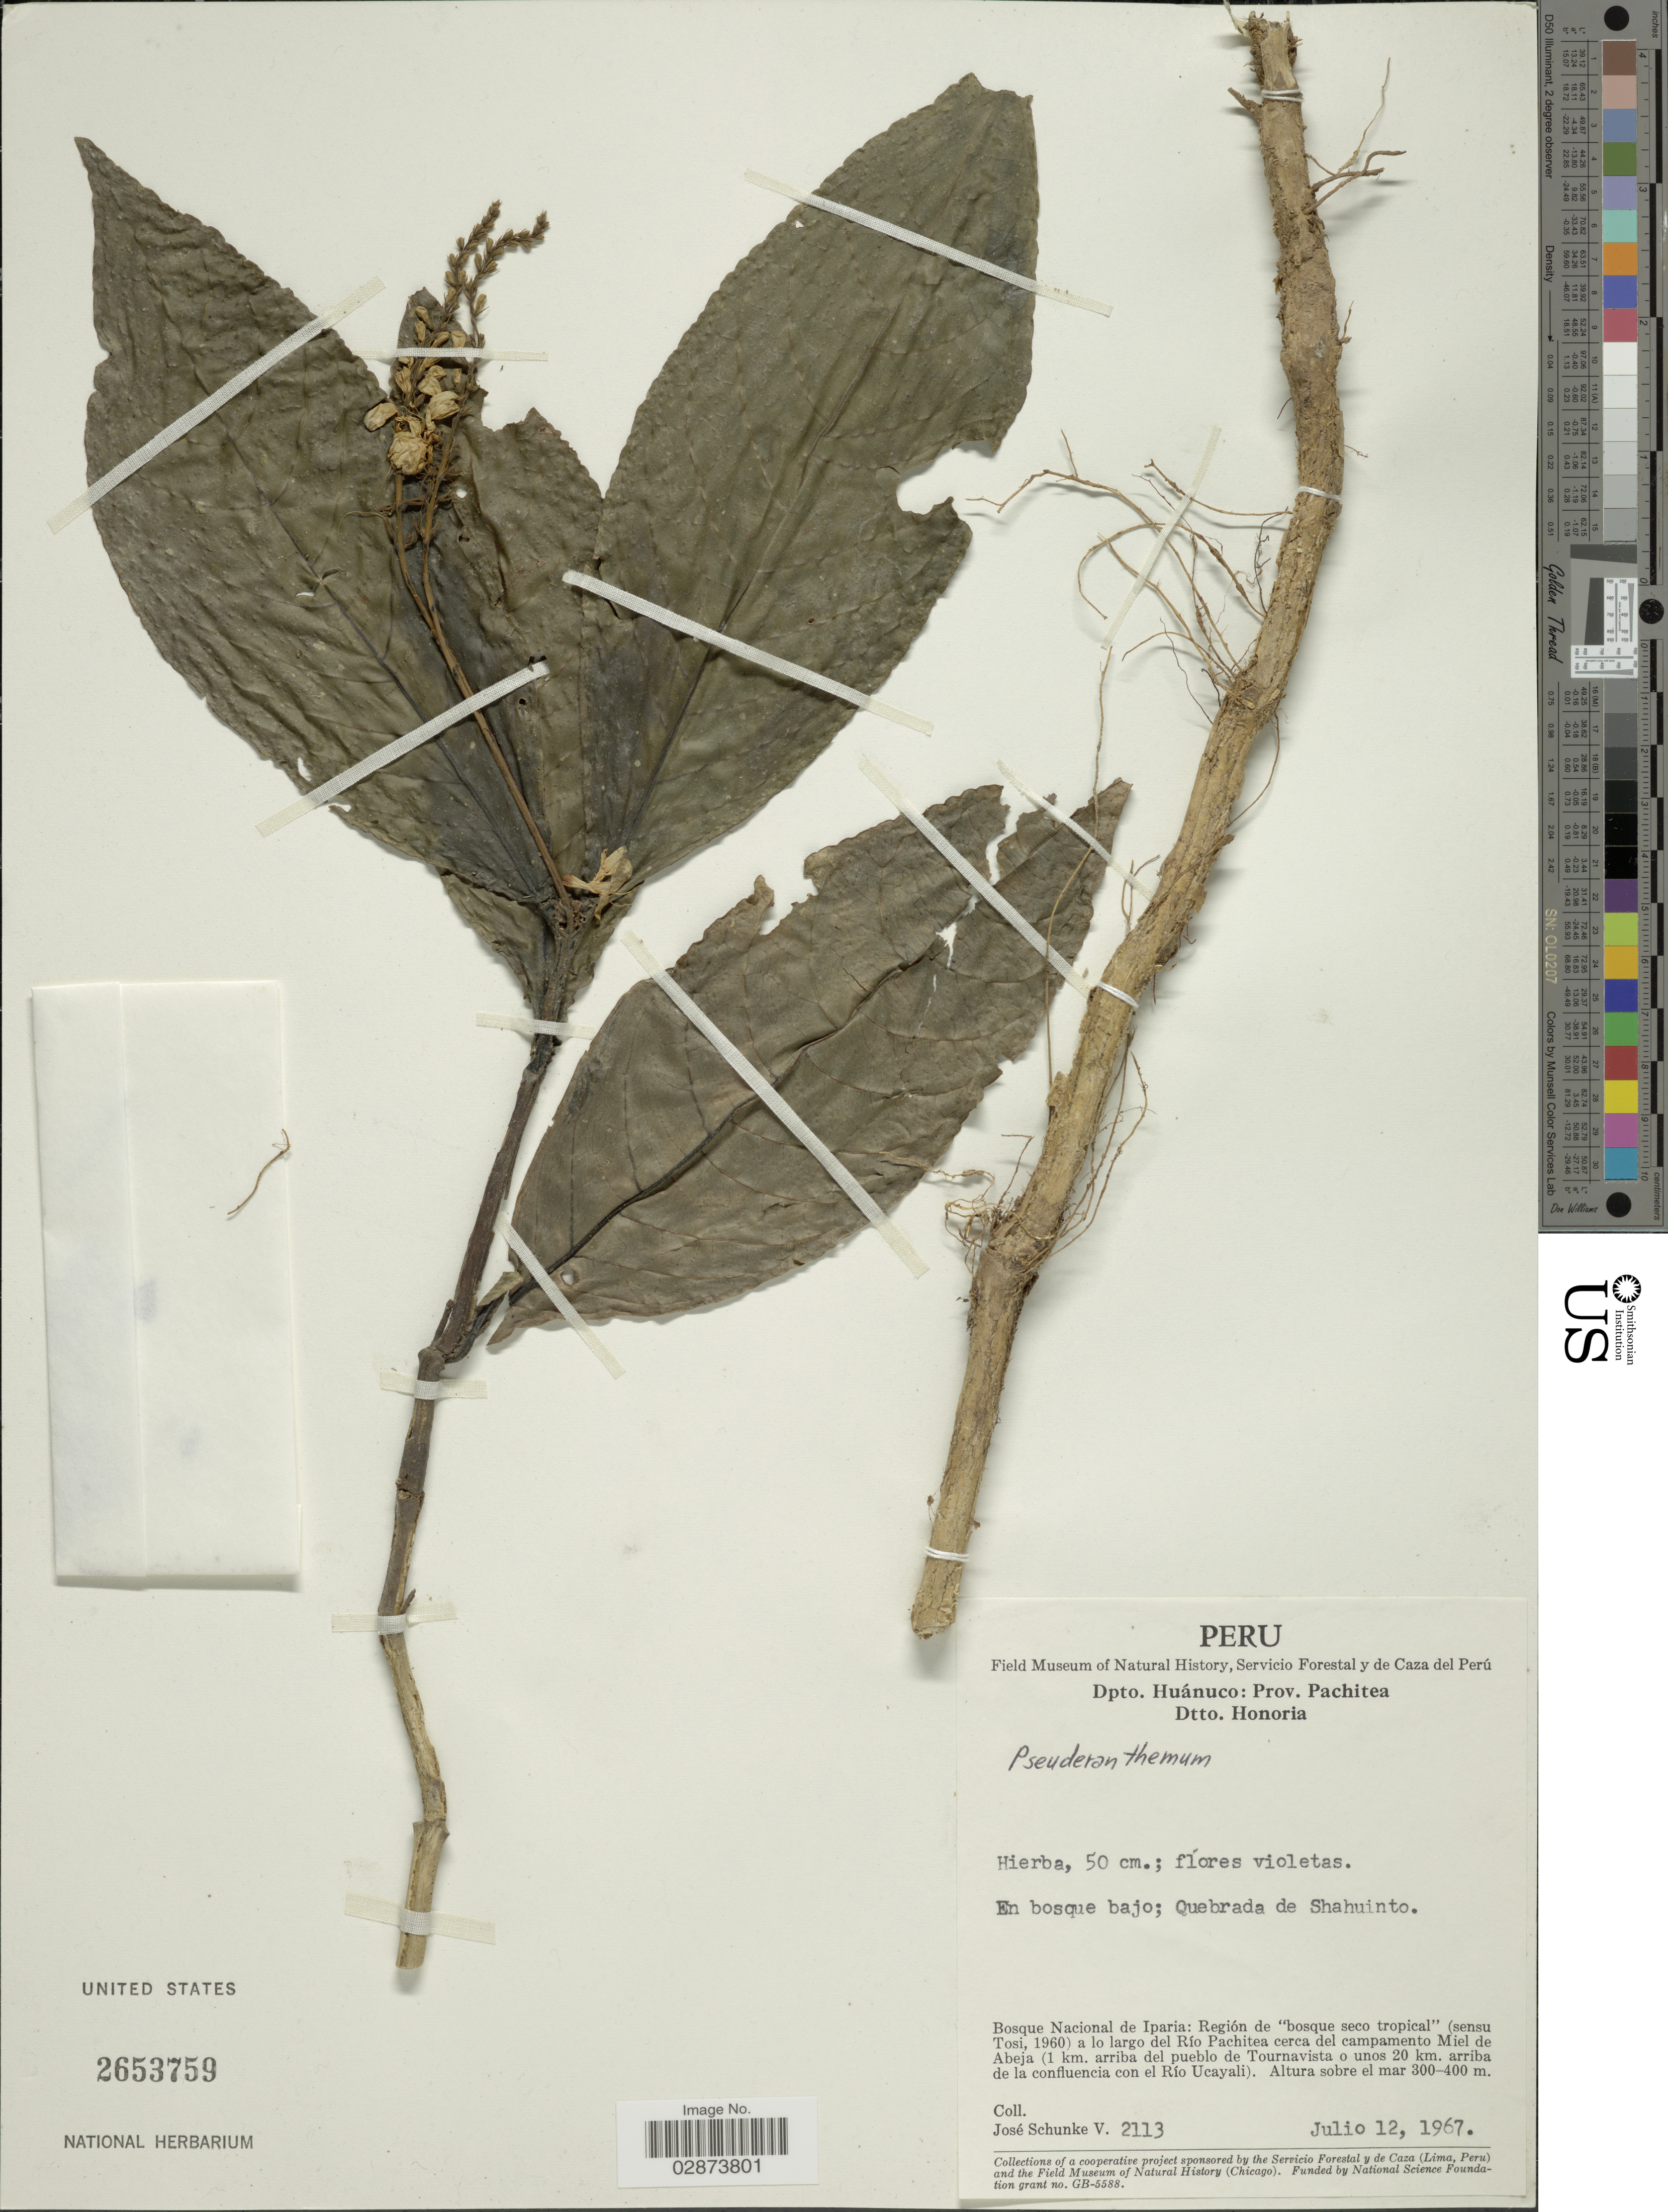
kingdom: Plantae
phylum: Tracheophyta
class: Magnoliopsida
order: Lamiales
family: Acanthaceae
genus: Pulchranthus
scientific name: Pulchranthus adenostachyus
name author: (Lindau) V.M. Baum et al.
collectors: J. Schunke Vigo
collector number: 2113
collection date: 1967-07-12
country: Peru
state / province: Huánuco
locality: Dpto. Huánuco: Prov. Pachitea Dtto. Honoria. Bosque Nacional de Iparia: Región de "bosque seco tropical" (sensu Tosi, 1960) a lo largo del Río Pachitera cerca del campamento Miel de Abeja (1 km. arriba del puebla de Tournavista o unos 20 km. arriba de la confluencia con el Río Ucayali).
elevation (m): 300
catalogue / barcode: US 2653759